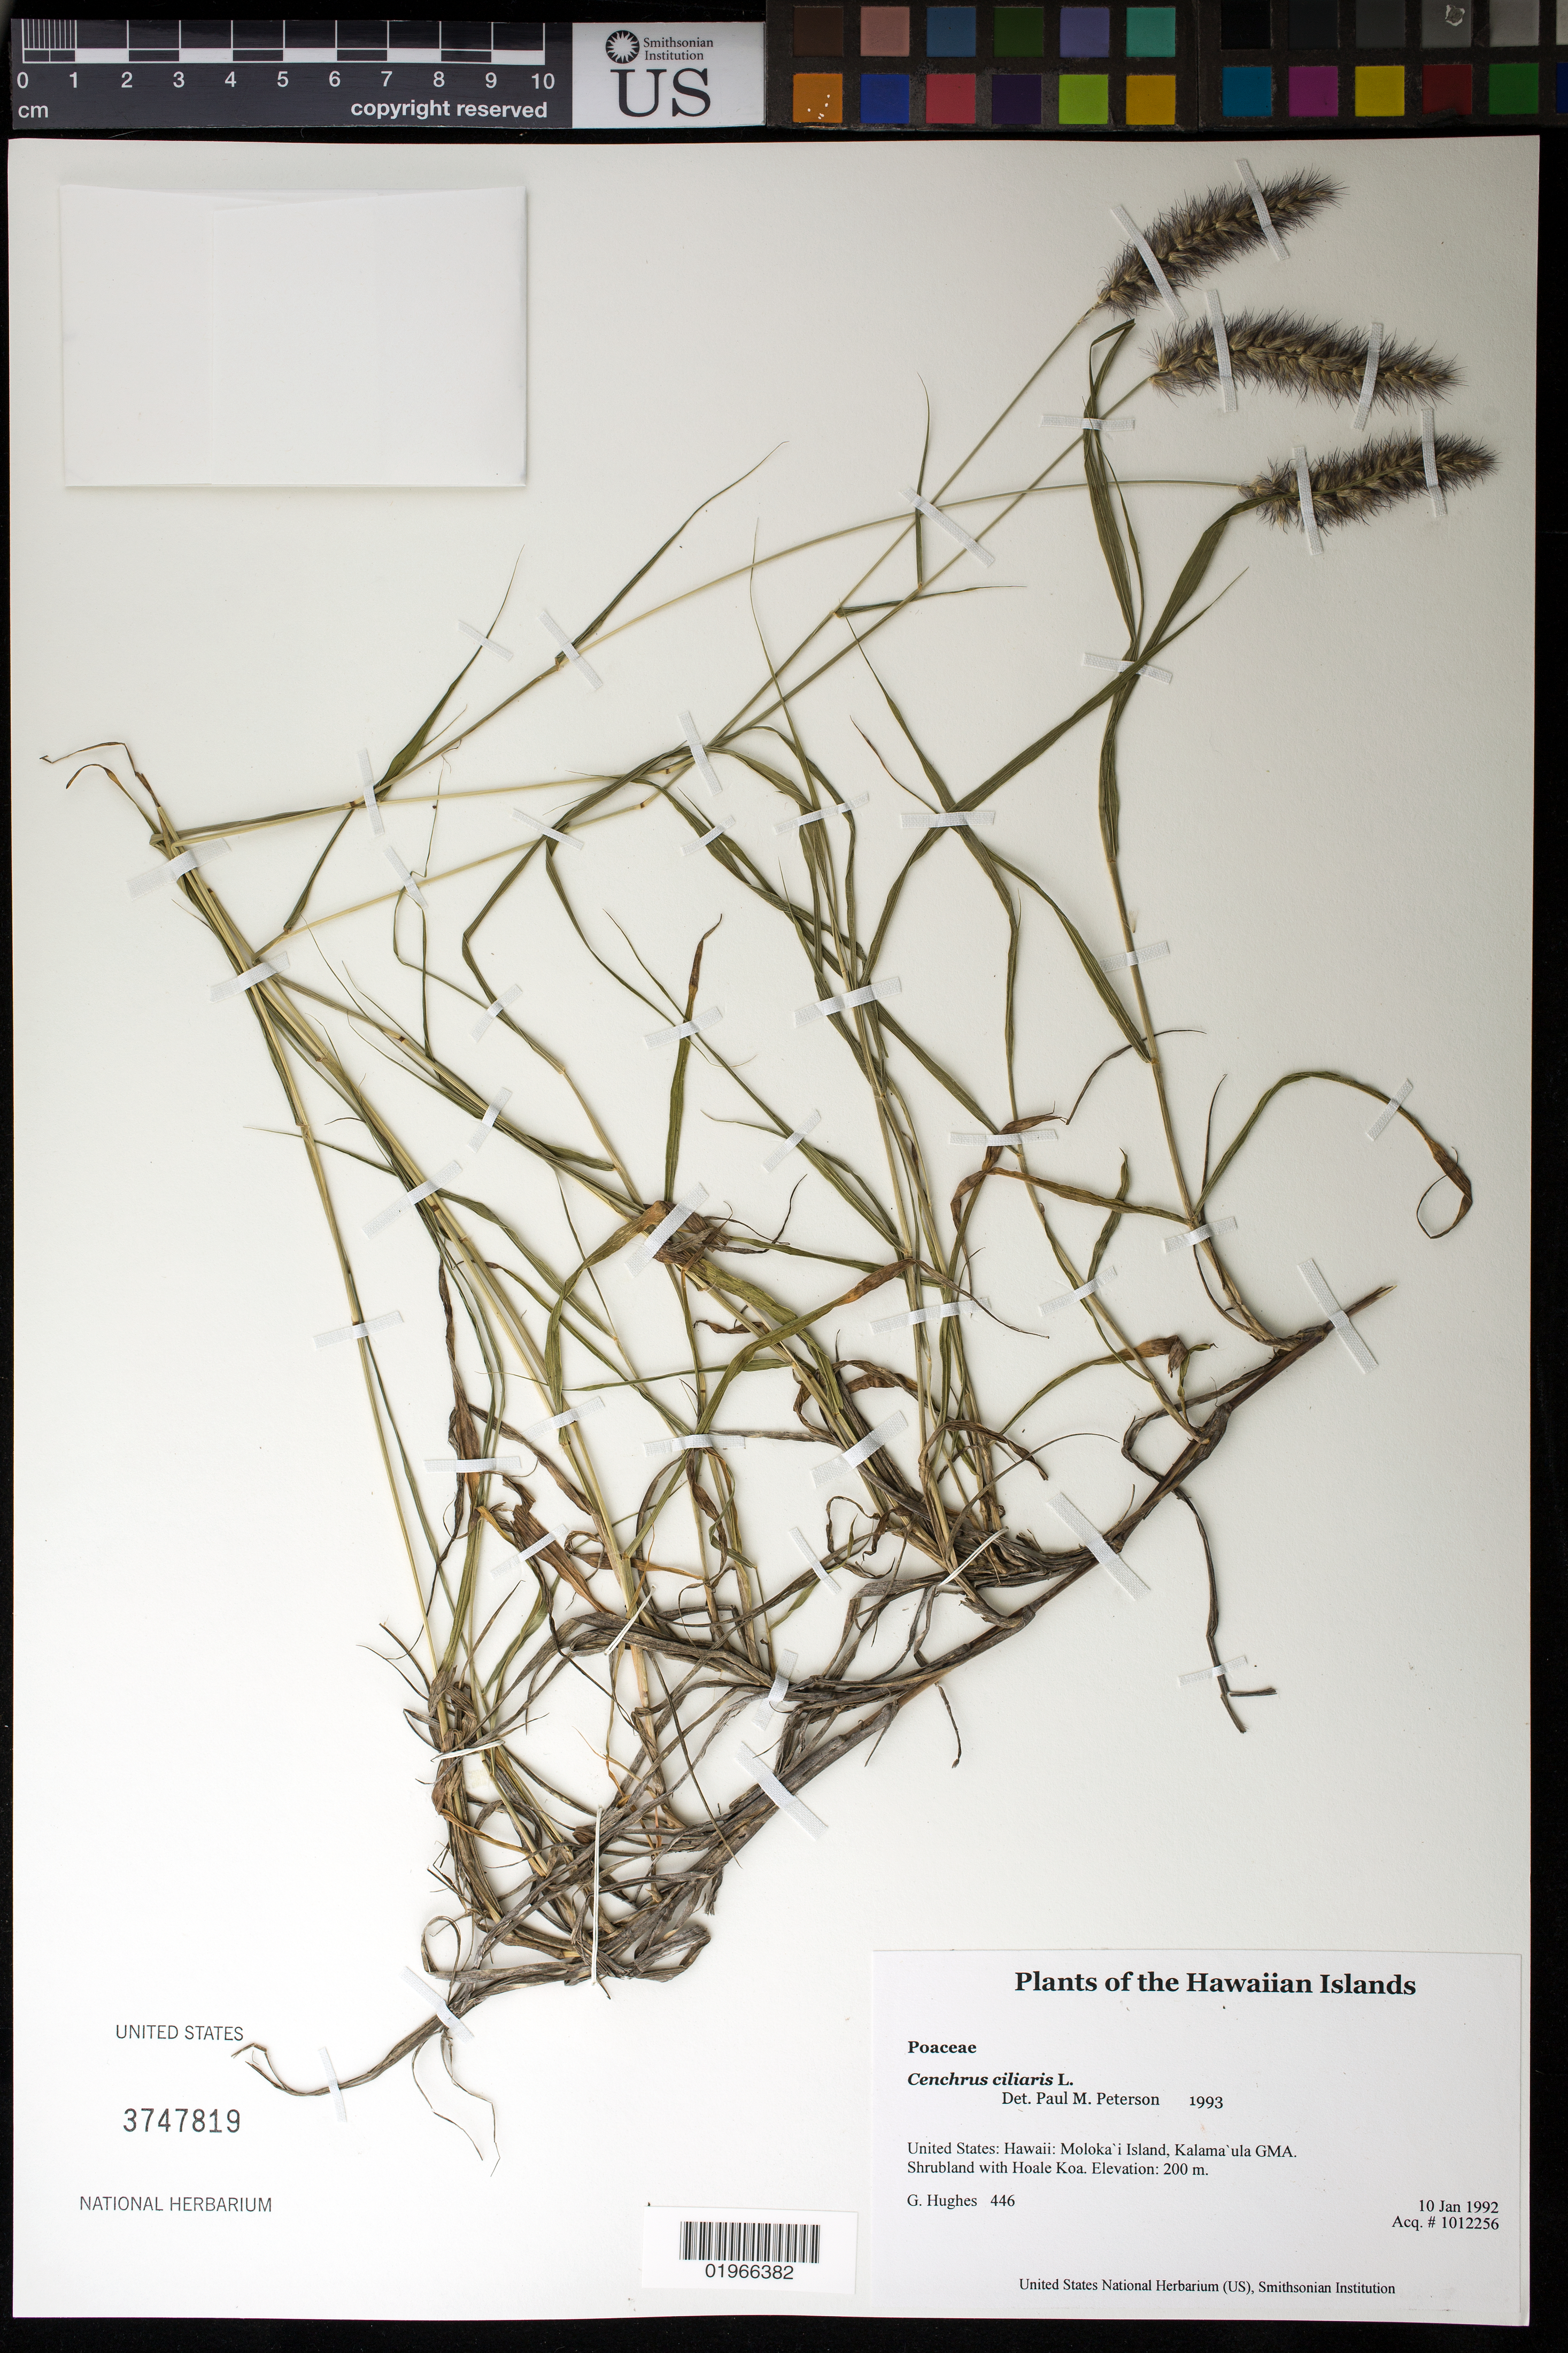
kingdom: Plantae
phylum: Tracheophyta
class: Liliopsida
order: Poales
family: Poaceae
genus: Cenchrus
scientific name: Cenchrus ciliaris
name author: L.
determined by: Peterson, Paul M., (BOT), Smithsonian Institution - National Museum of Natural History (UNITED STATES)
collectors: G. Hughes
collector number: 446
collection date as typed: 1-10-92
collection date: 1992-01-10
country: United States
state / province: Hawaii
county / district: Maui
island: Moloka'i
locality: Kalama'ula GMA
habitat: Shrubland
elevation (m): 200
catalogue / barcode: US 3747819